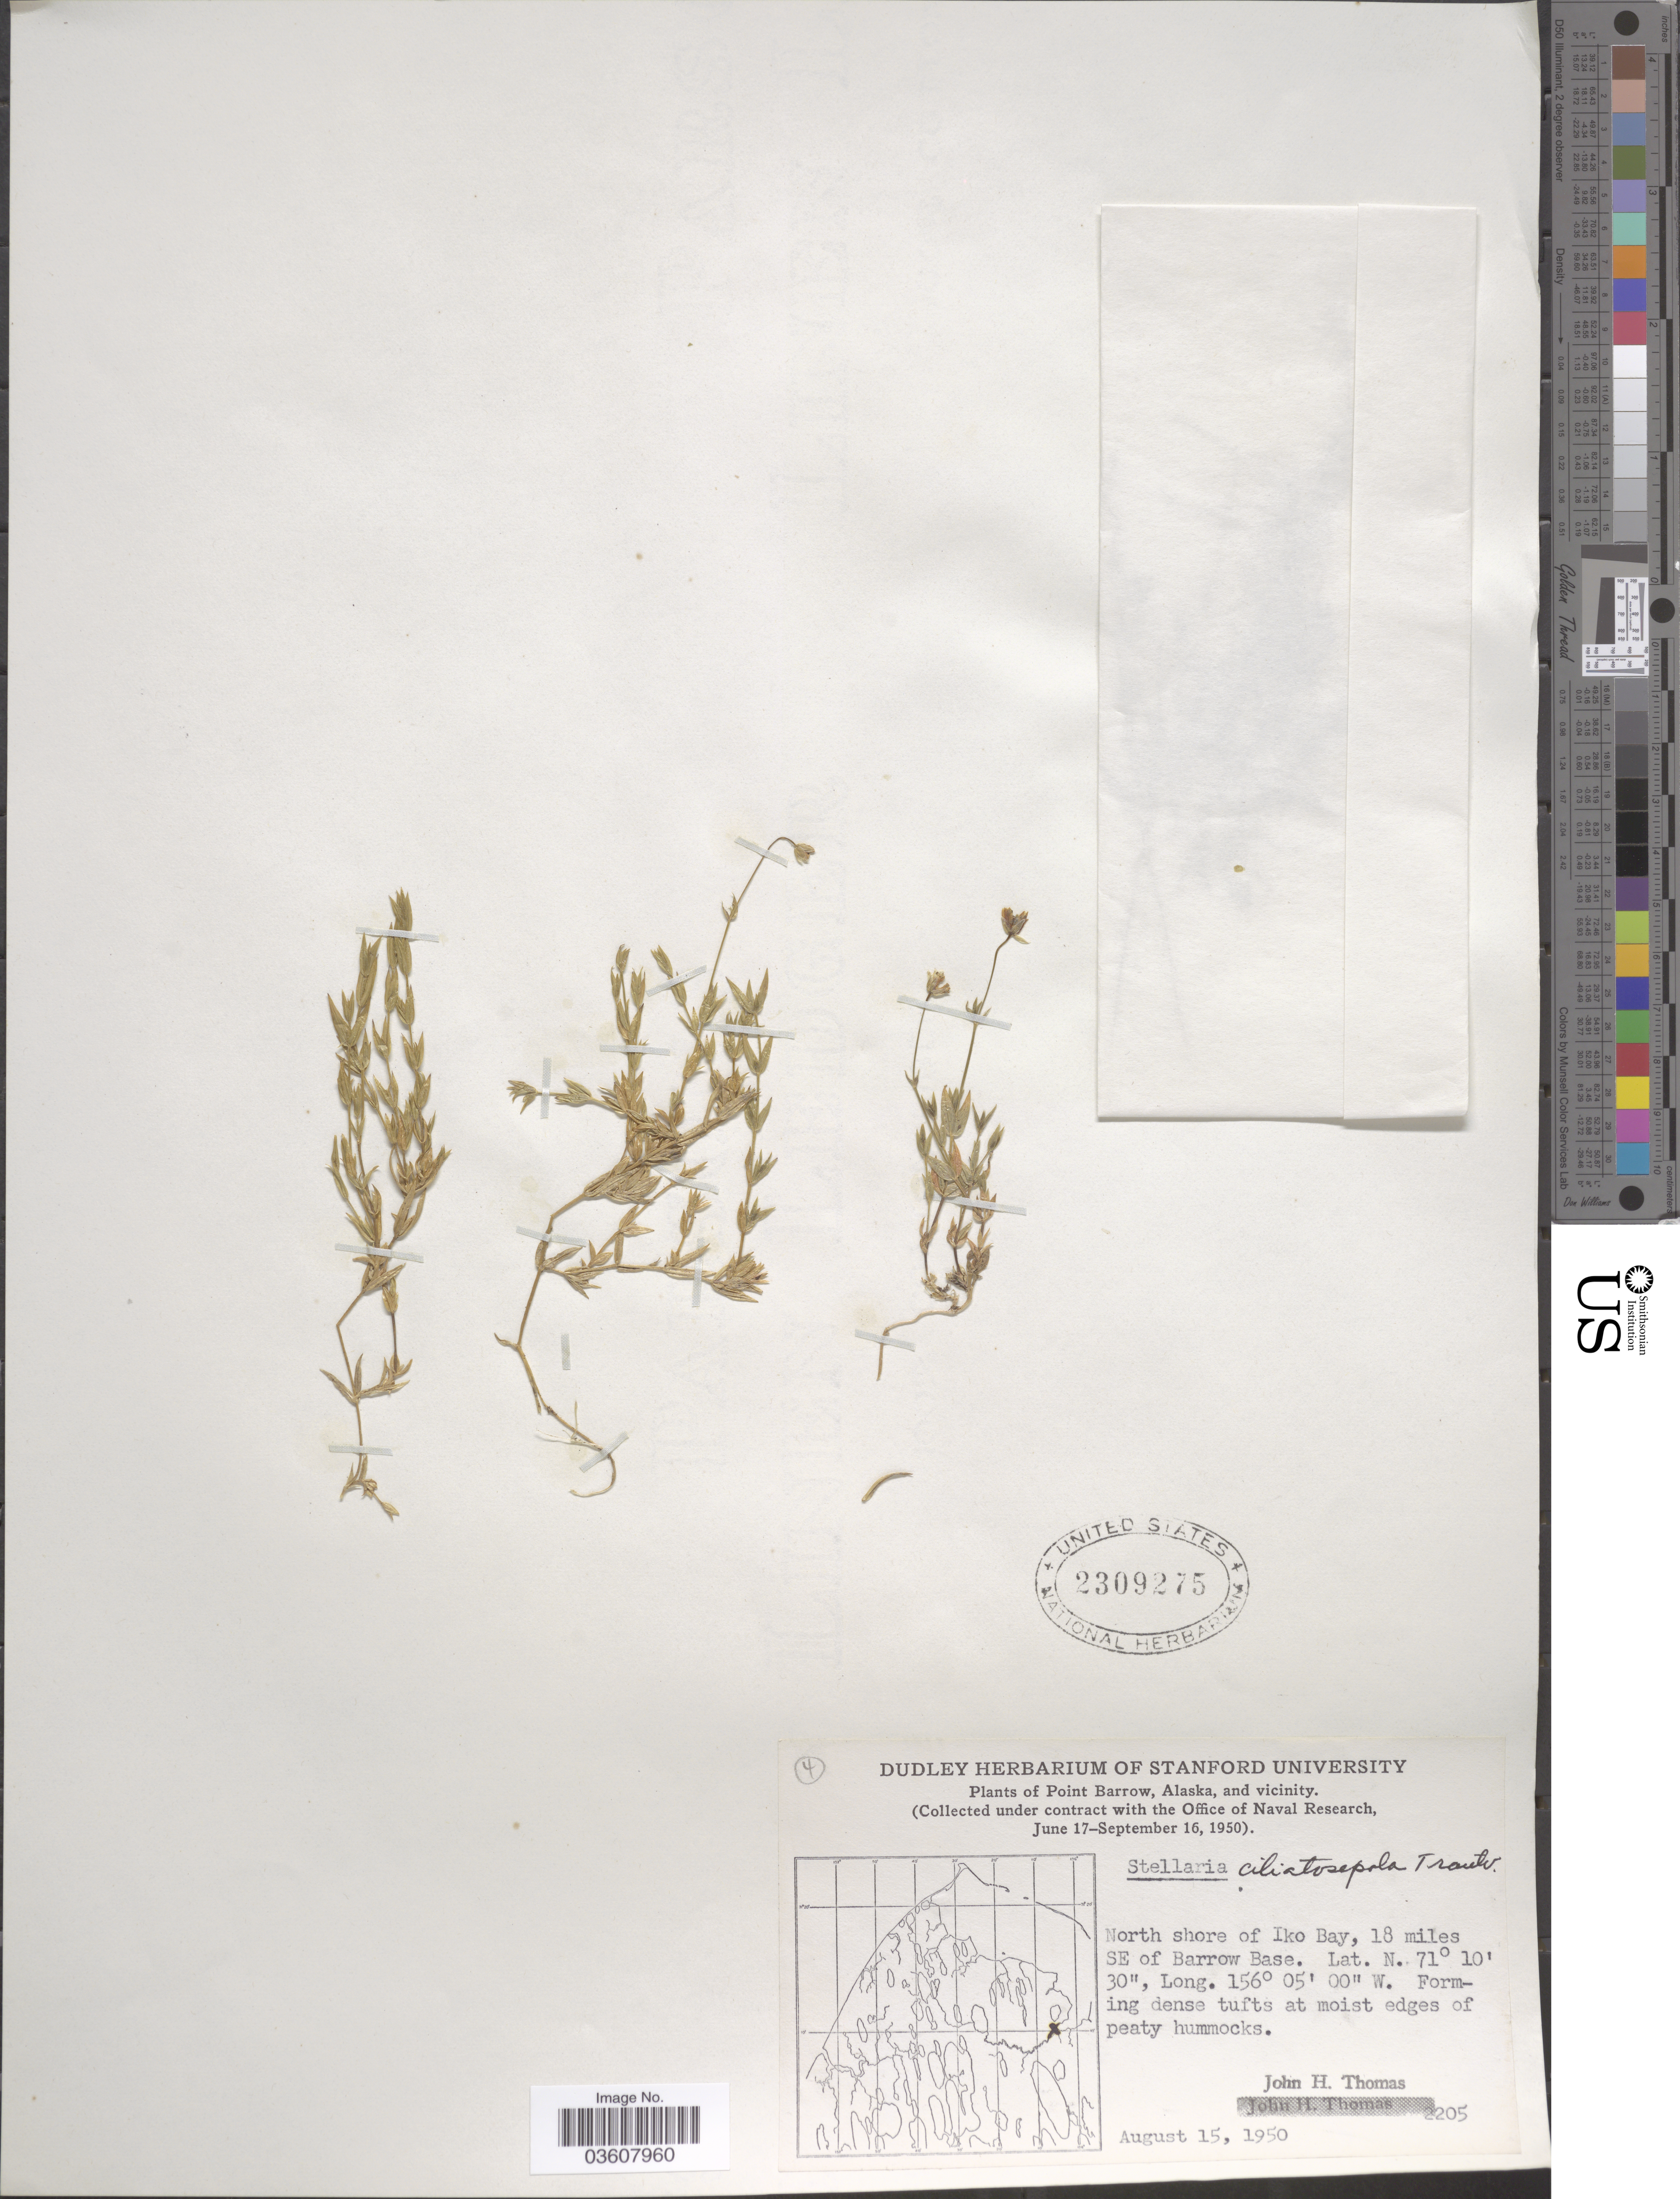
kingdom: Plantae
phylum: Tracheophyta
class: Magnoliopsida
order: Caryophyllales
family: Caryophyllaceae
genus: Stellaria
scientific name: Stellaria ciliatosepala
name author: Trautv.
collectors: J. H. Thomas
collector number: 2205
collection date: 1950-08-15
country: United States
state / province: Alaska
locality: Point Barrow, Alaska, and vicinity. North shore of Iko Bay, 18 miles SE of Barrow Base.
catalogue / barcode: US 2309275